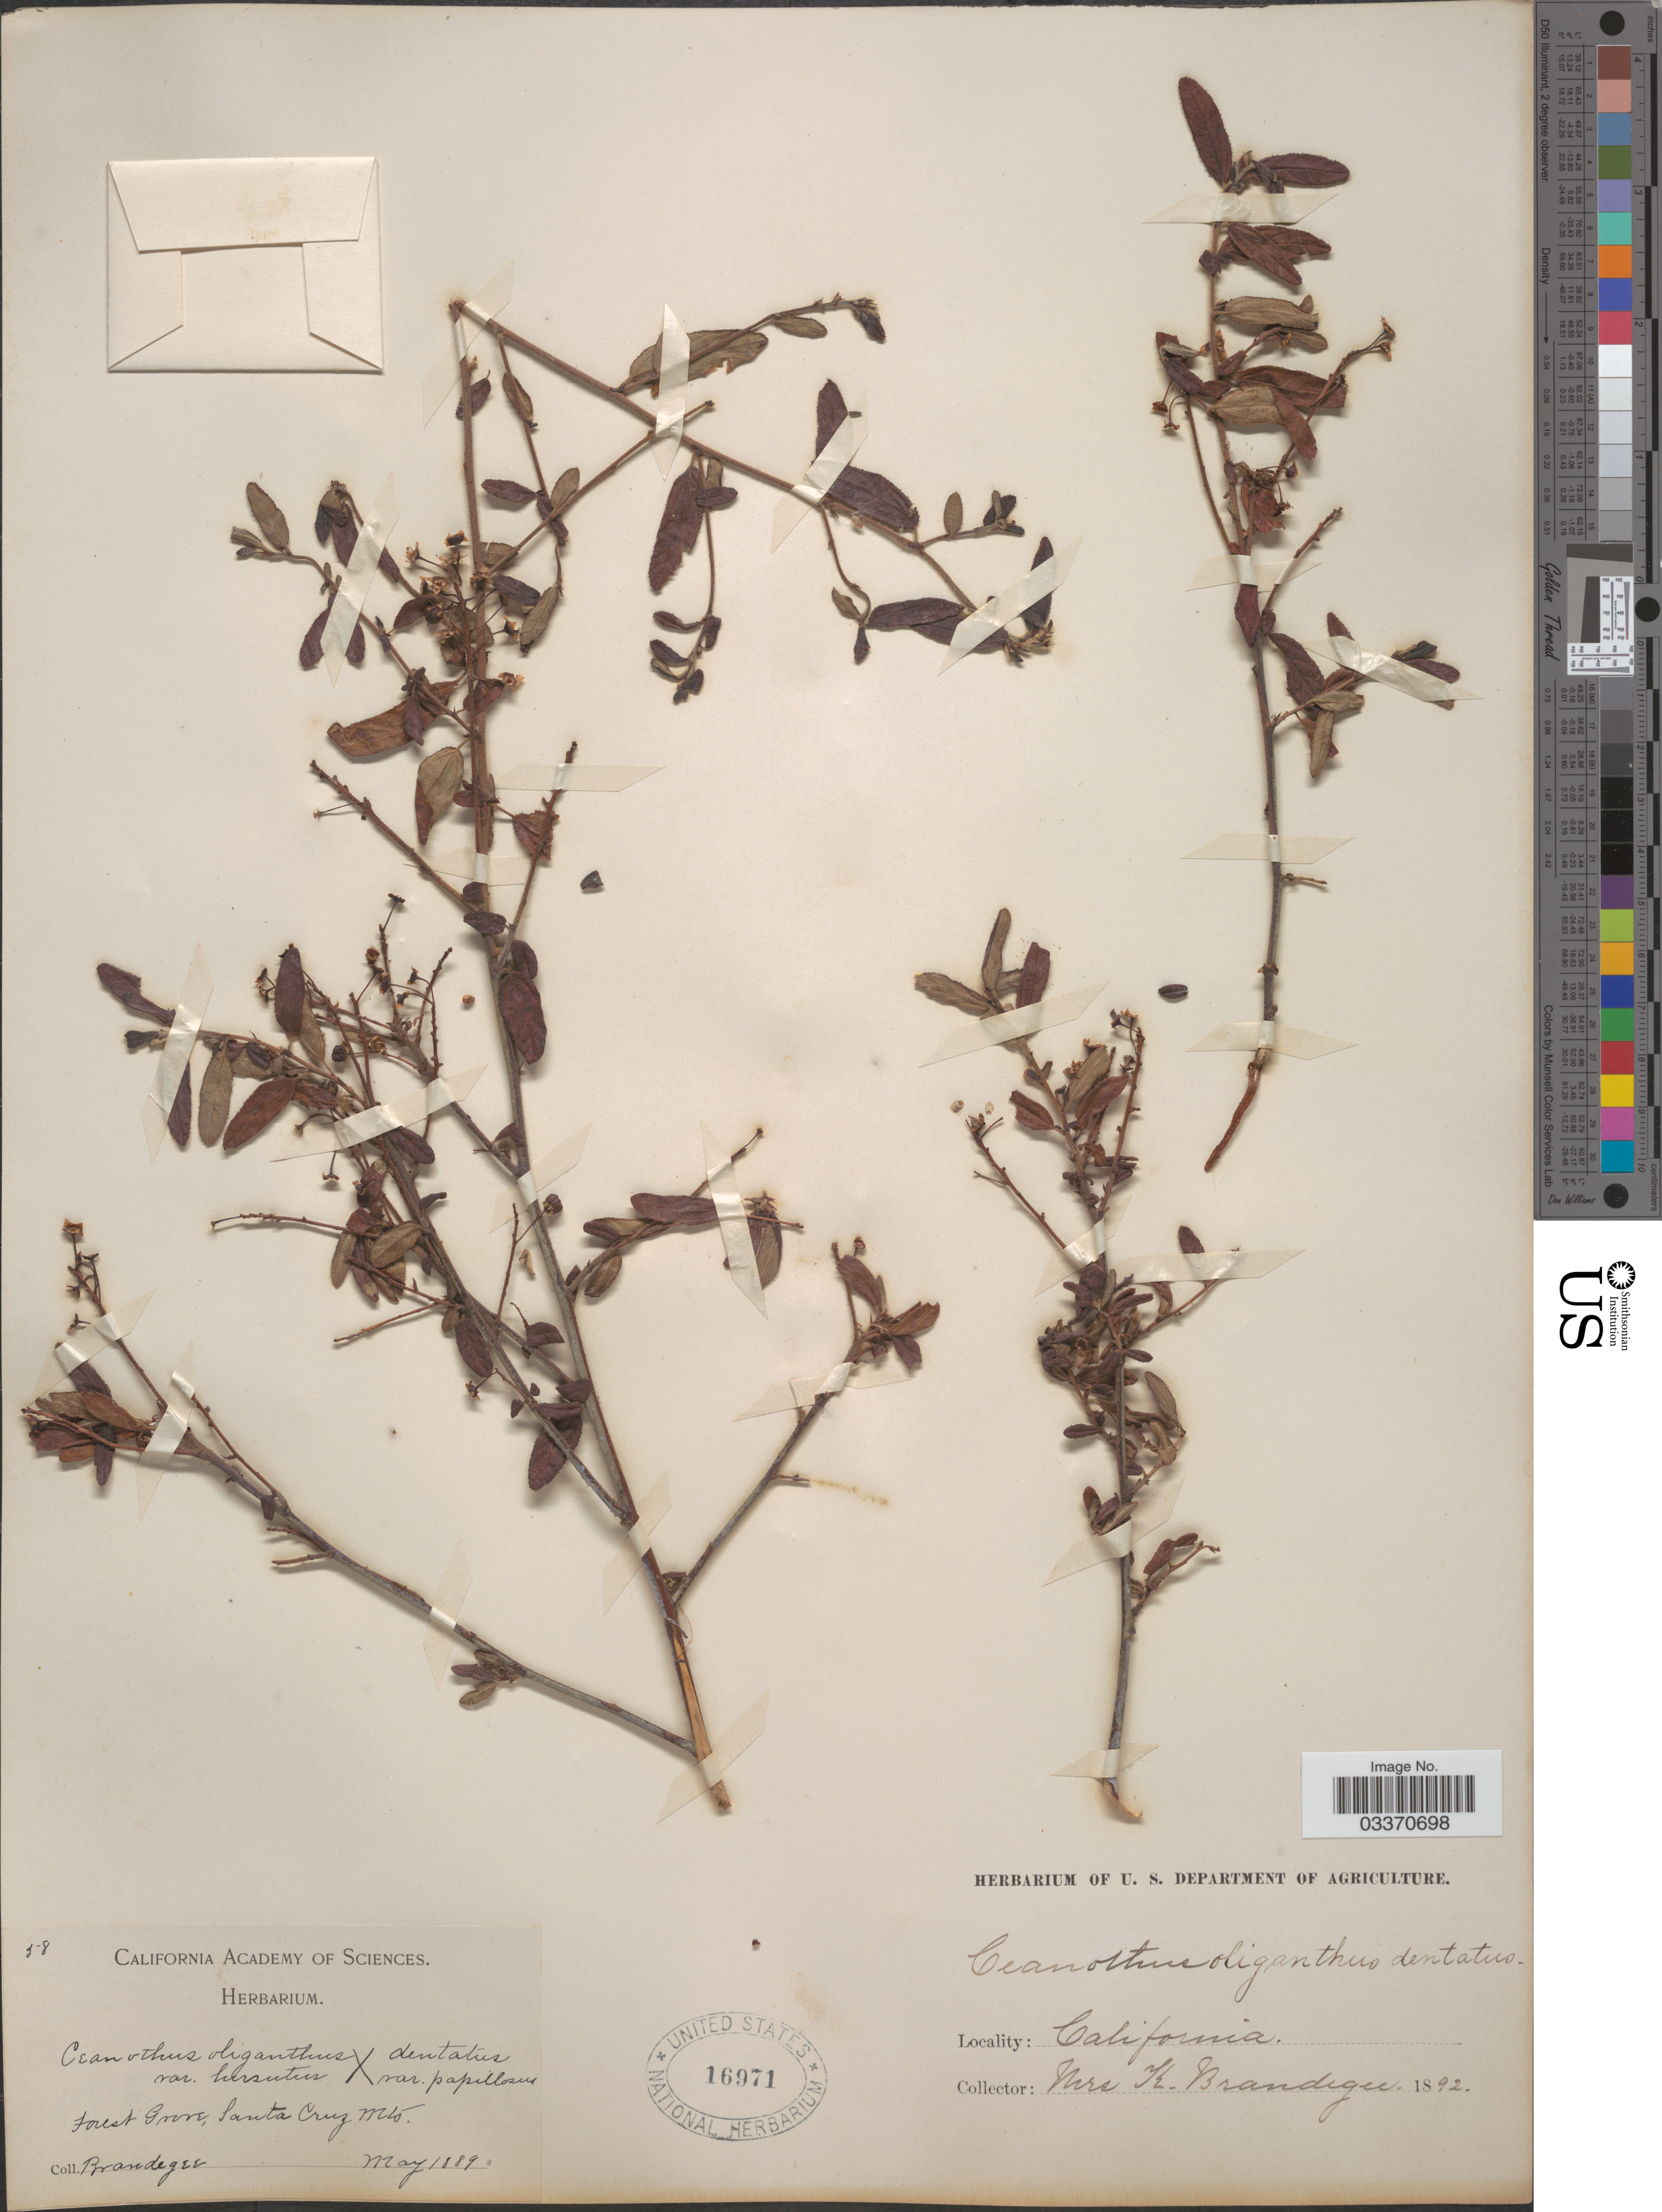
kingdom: Plantae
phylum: Tracheophyta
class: Magnoliopsida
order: Rosales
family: Rhamnaceae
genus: Ceanothus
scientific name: Ceanothus oliganthus var. hirsutus x C. dentatus var. papillosus (Torr. & A. Gray) K. Brandegee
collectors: K. Brandegee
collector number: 58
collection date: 1889-05/1892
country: United States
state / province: California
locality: Forest Grove, Santa Cruz Mts.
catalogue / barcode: US 16971